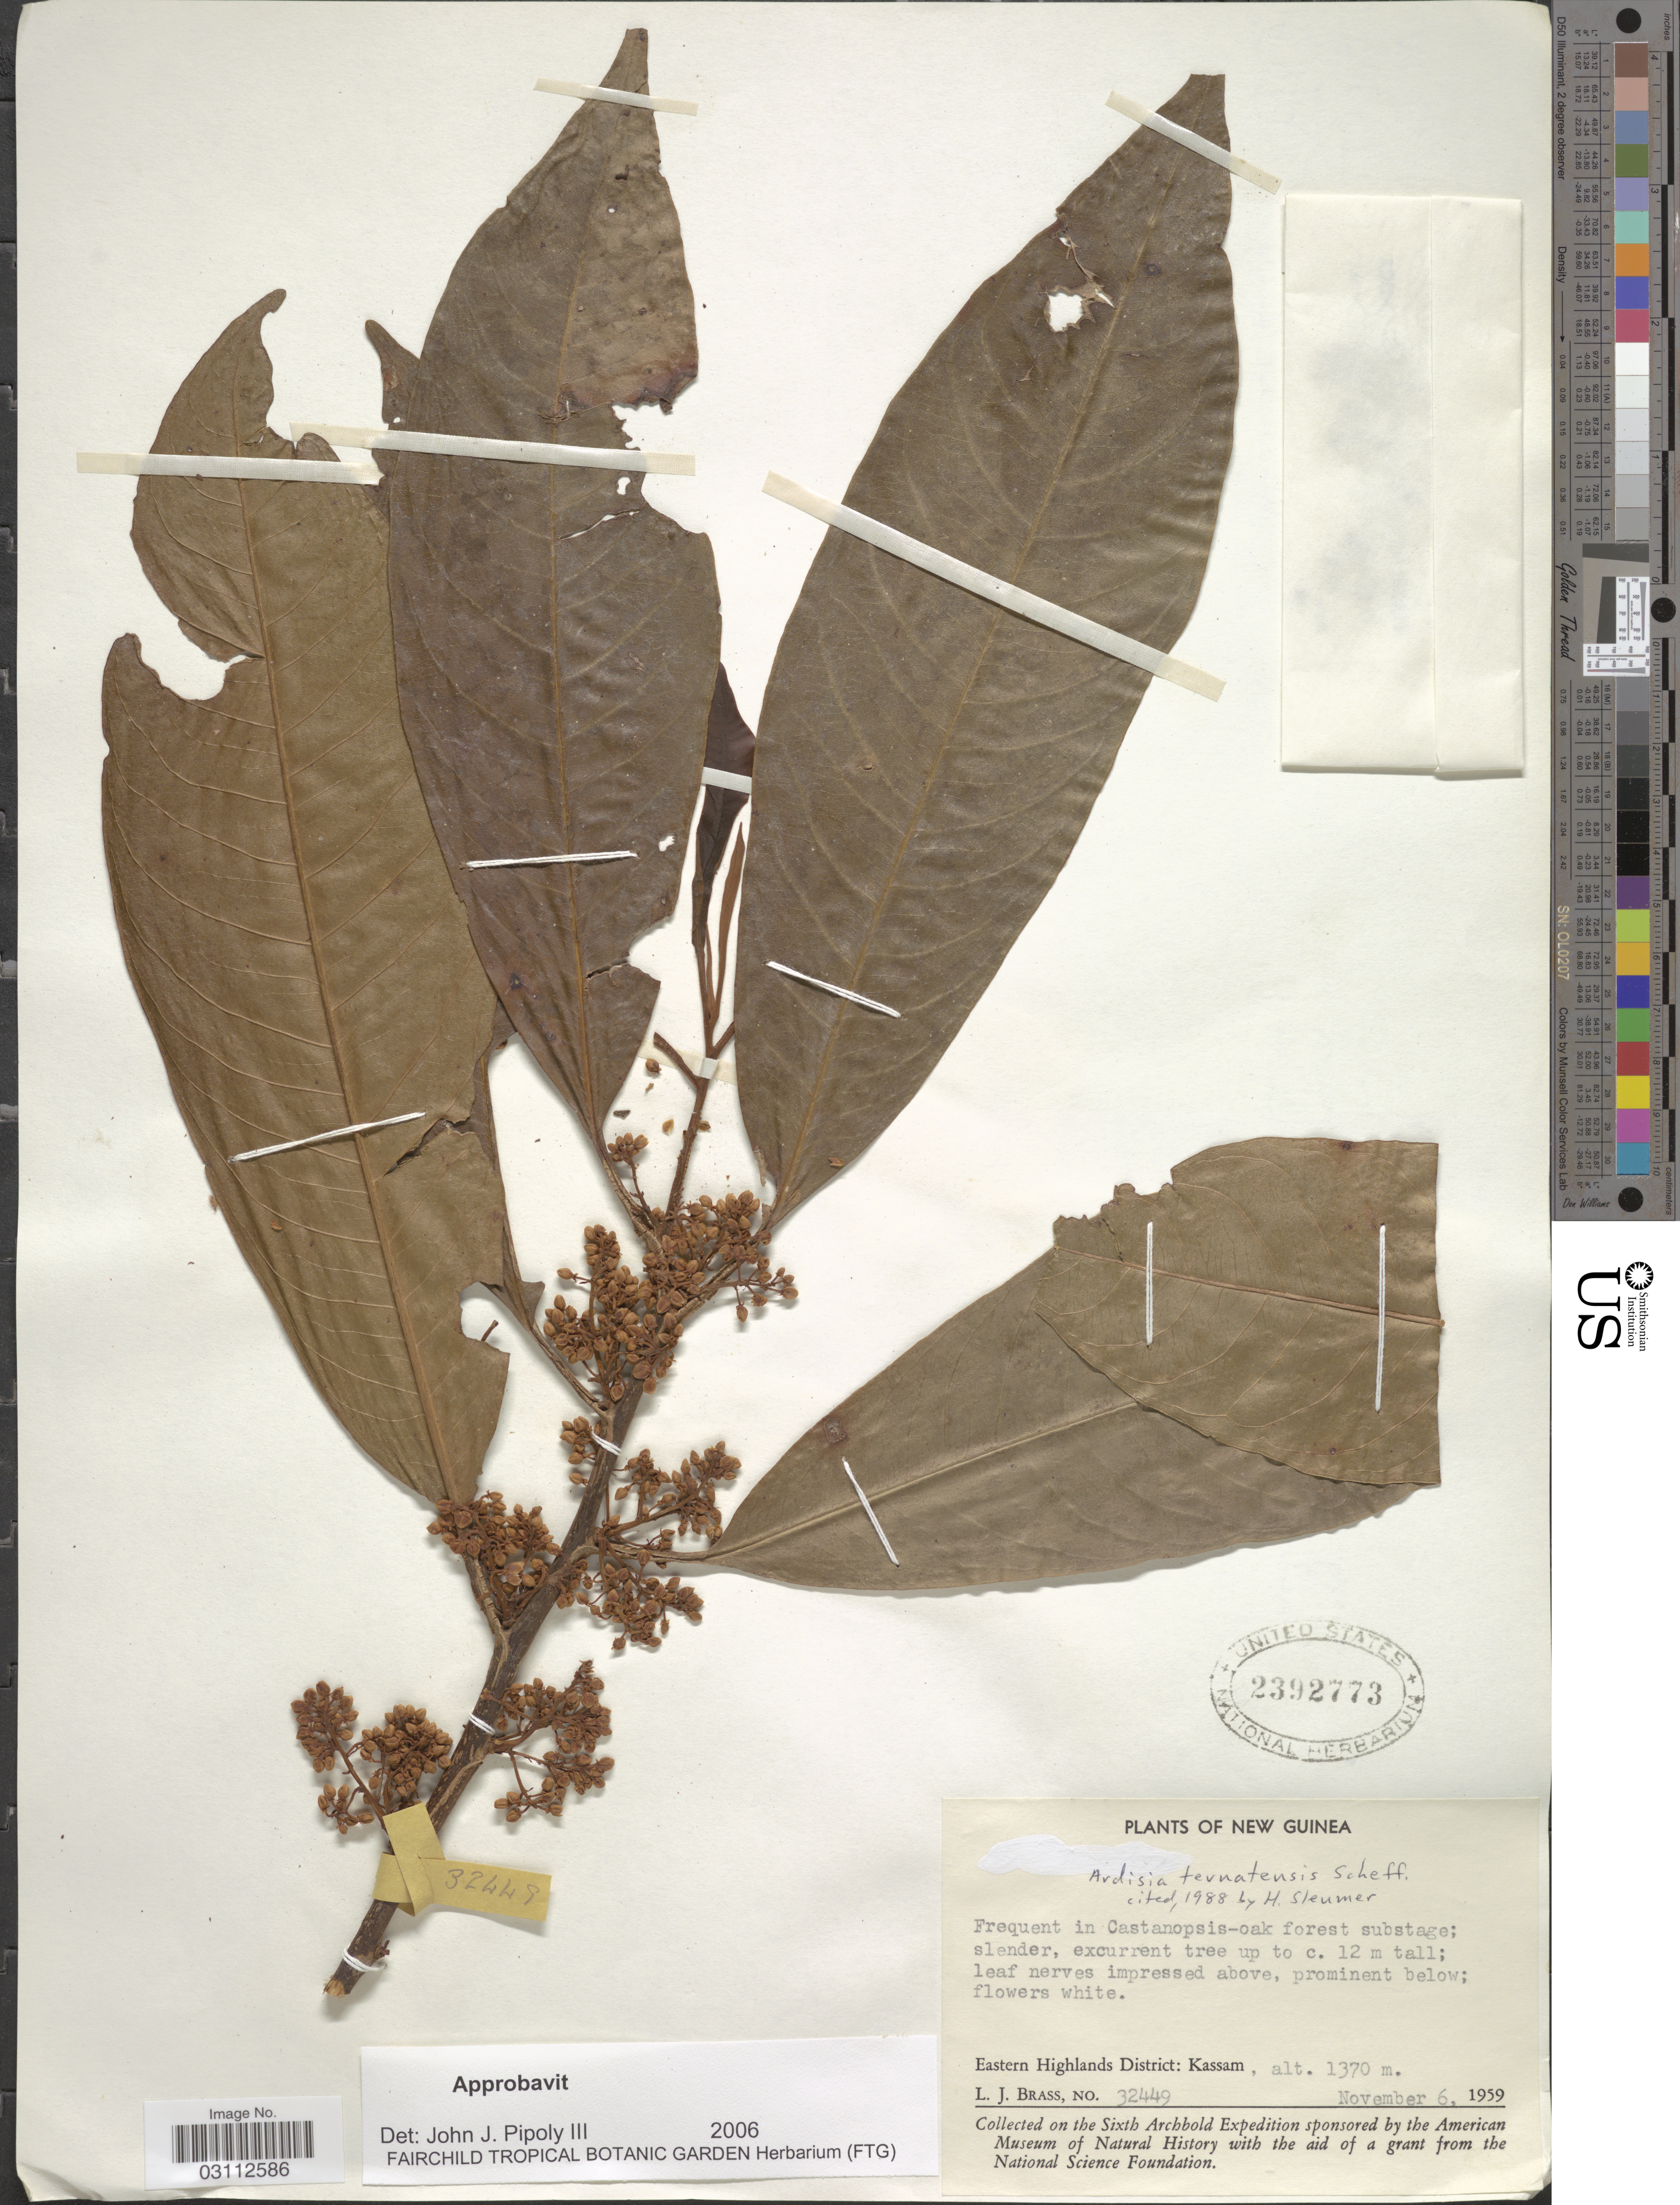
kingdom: Plantae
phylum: Tracheophyta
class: Magnoliopsida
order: Ericales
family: Primulaceae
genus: Ardisia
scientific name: Ardisia ternatensis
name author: Scheff.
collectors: L. J. Brass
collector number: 32449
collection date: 1959-11-06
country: Papua New Guinea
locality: New Guinea, Eastern Highlands District: Kassam.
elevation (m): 1370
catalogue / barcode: US 2392773